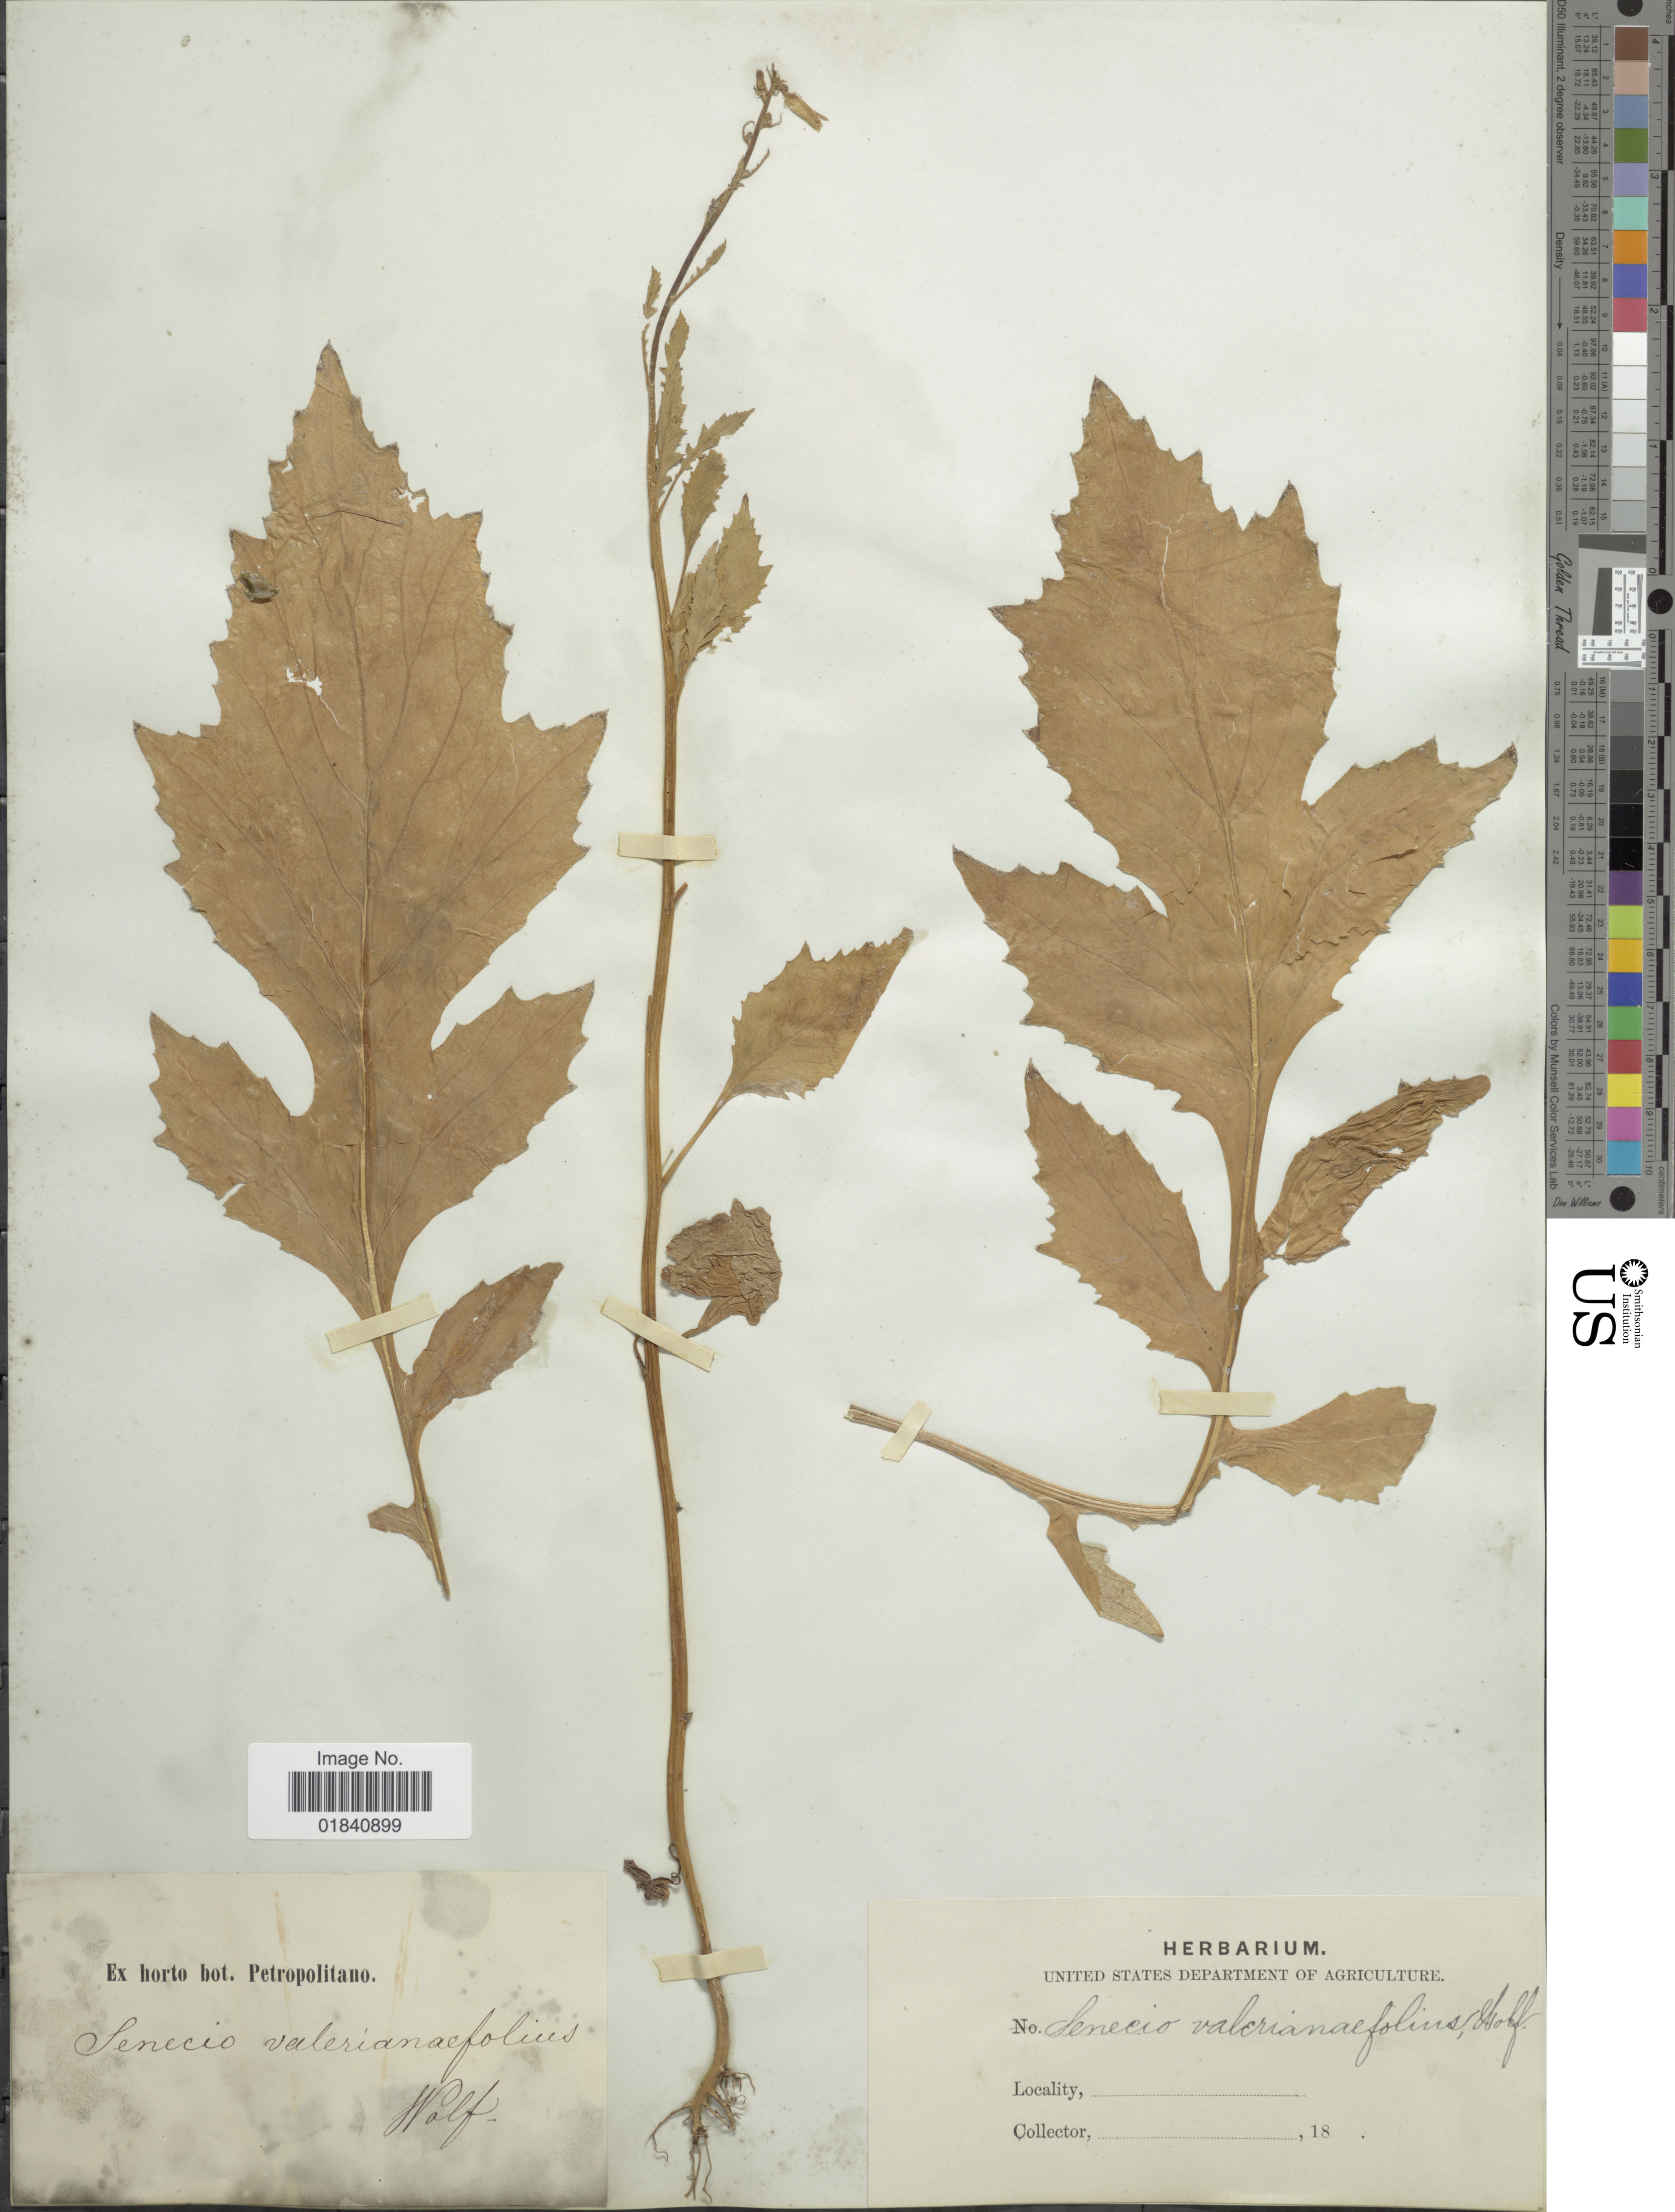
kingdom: Plantae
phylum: Tracheophyta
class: Magnoliopsida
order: Asterales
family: Asteraceae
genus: Erechtites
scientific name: Erechtites valerianifolius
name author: (Link ex Spreng.) DC.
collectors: -- Wolf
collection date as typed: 18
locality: Ex horto bot. Petropolitano